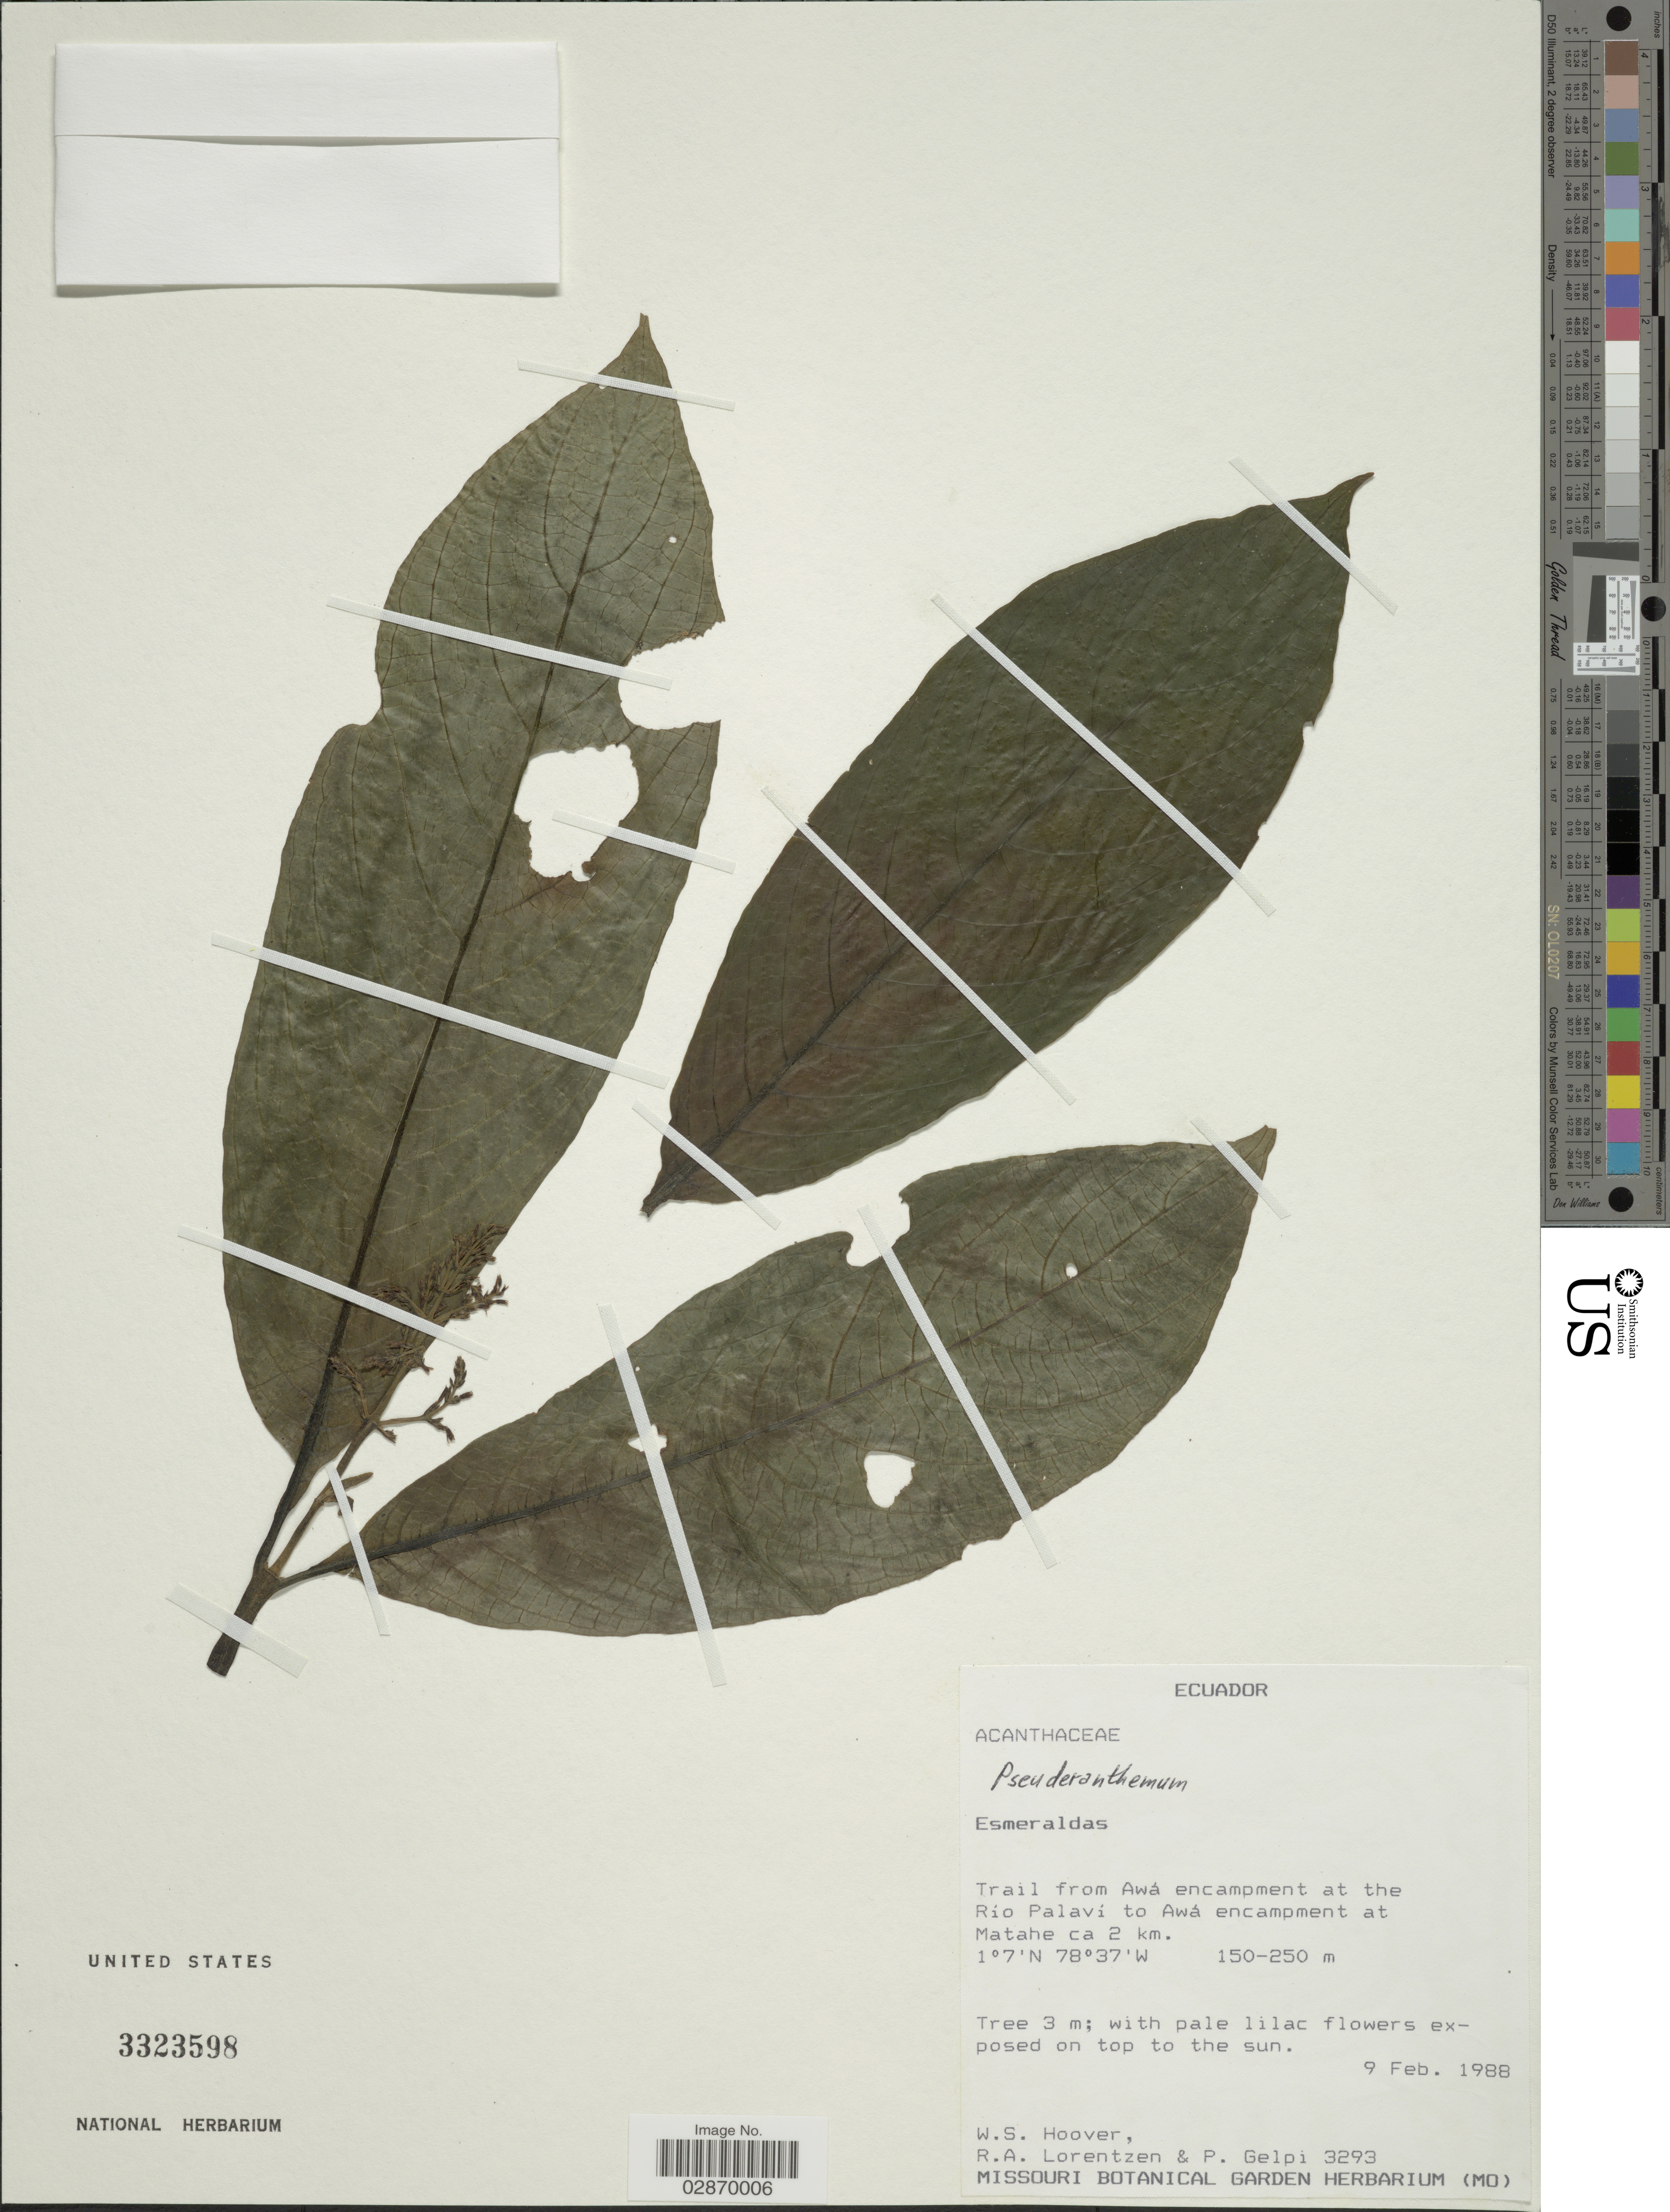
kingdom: Plantae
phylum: Tracheophyta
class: Magnoliopsida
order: Lamiales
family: Acanthaceae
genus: Pseuderanthemum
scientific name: Pseuderanthemum hookerianum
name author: (Nees) V.M. Baum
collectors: W. S. Hoover, R. Lorentzen & P. Gelpi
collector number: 3293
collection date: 1988-02-09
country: Ecuador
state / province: Esmeraldas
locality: Trail from Awá encampment at the Río Palaví to Awá encampment at Matahe ca 2 km.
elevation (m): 150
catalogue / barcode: US 3323598